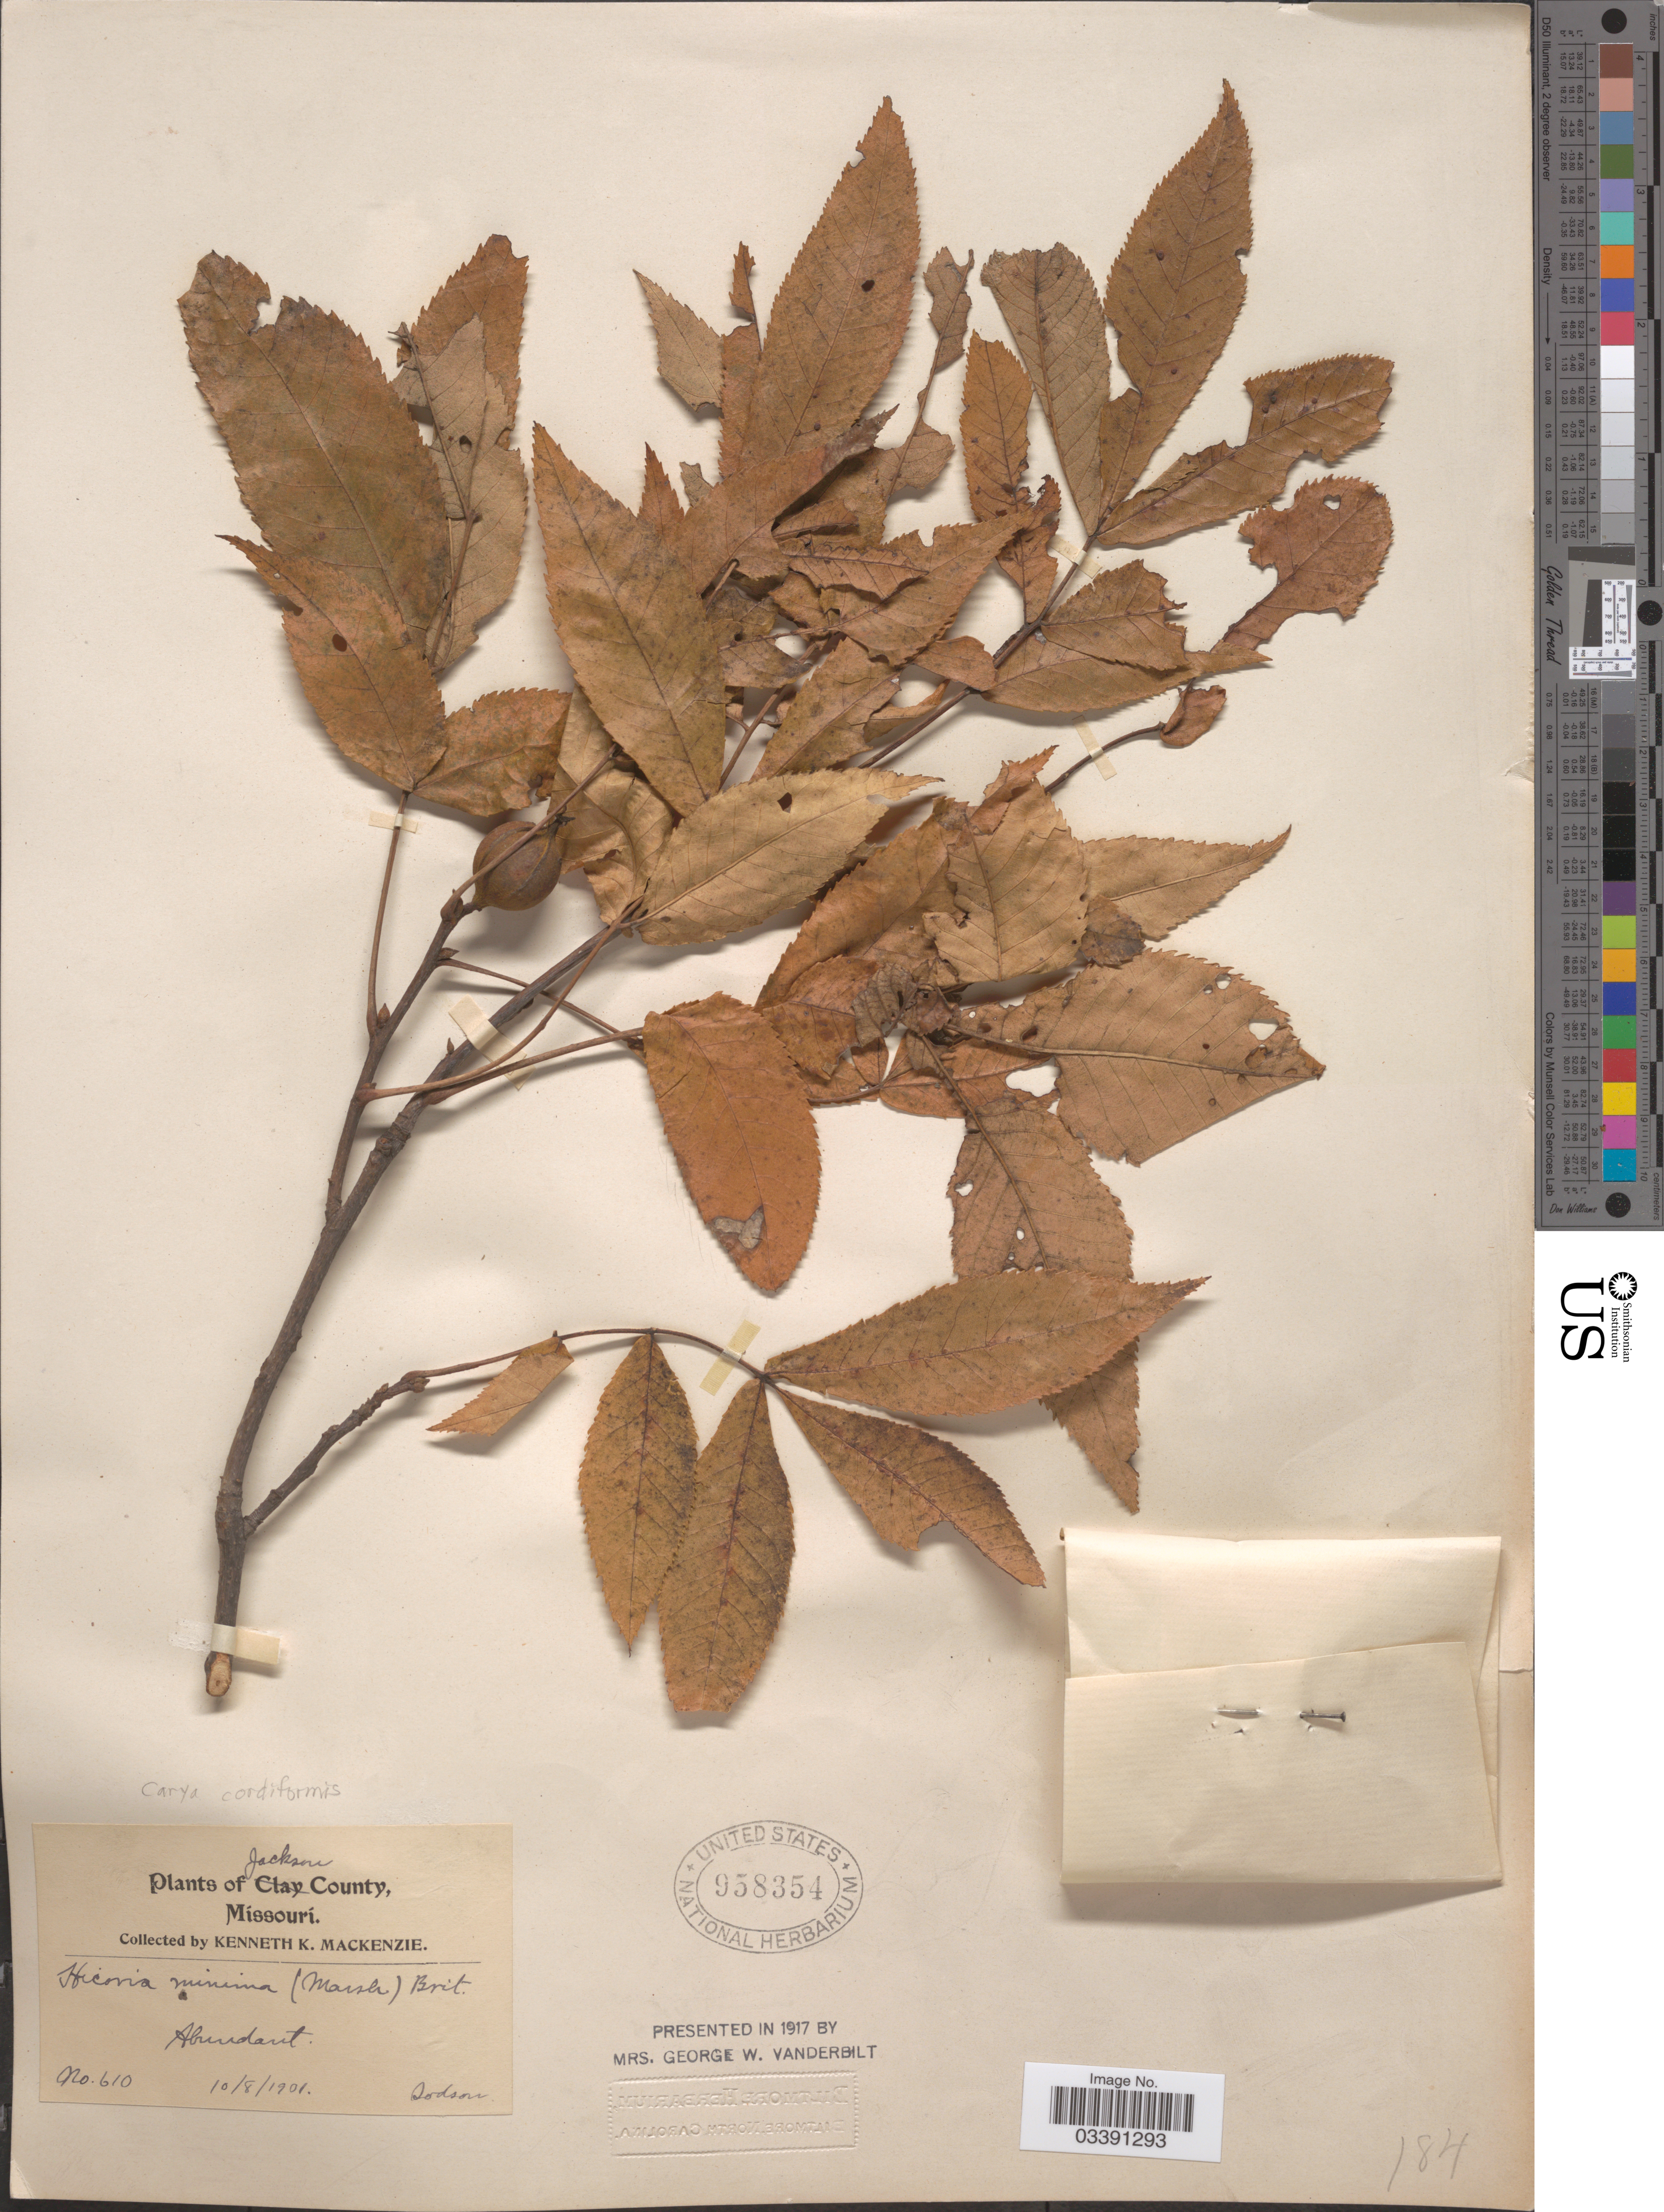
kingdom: Plantae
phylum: Tracheophyta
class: Magnoliopsida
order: Fagales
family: Juglandaceae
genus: Carya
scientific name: Carya cordiformis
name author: (Wangenh.) K. Koch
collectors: K. K. Mackenzie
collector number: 610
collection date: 1901-10-08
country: United States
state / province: Missouri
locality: Jackson County. Dodson.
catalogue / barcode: US 958354